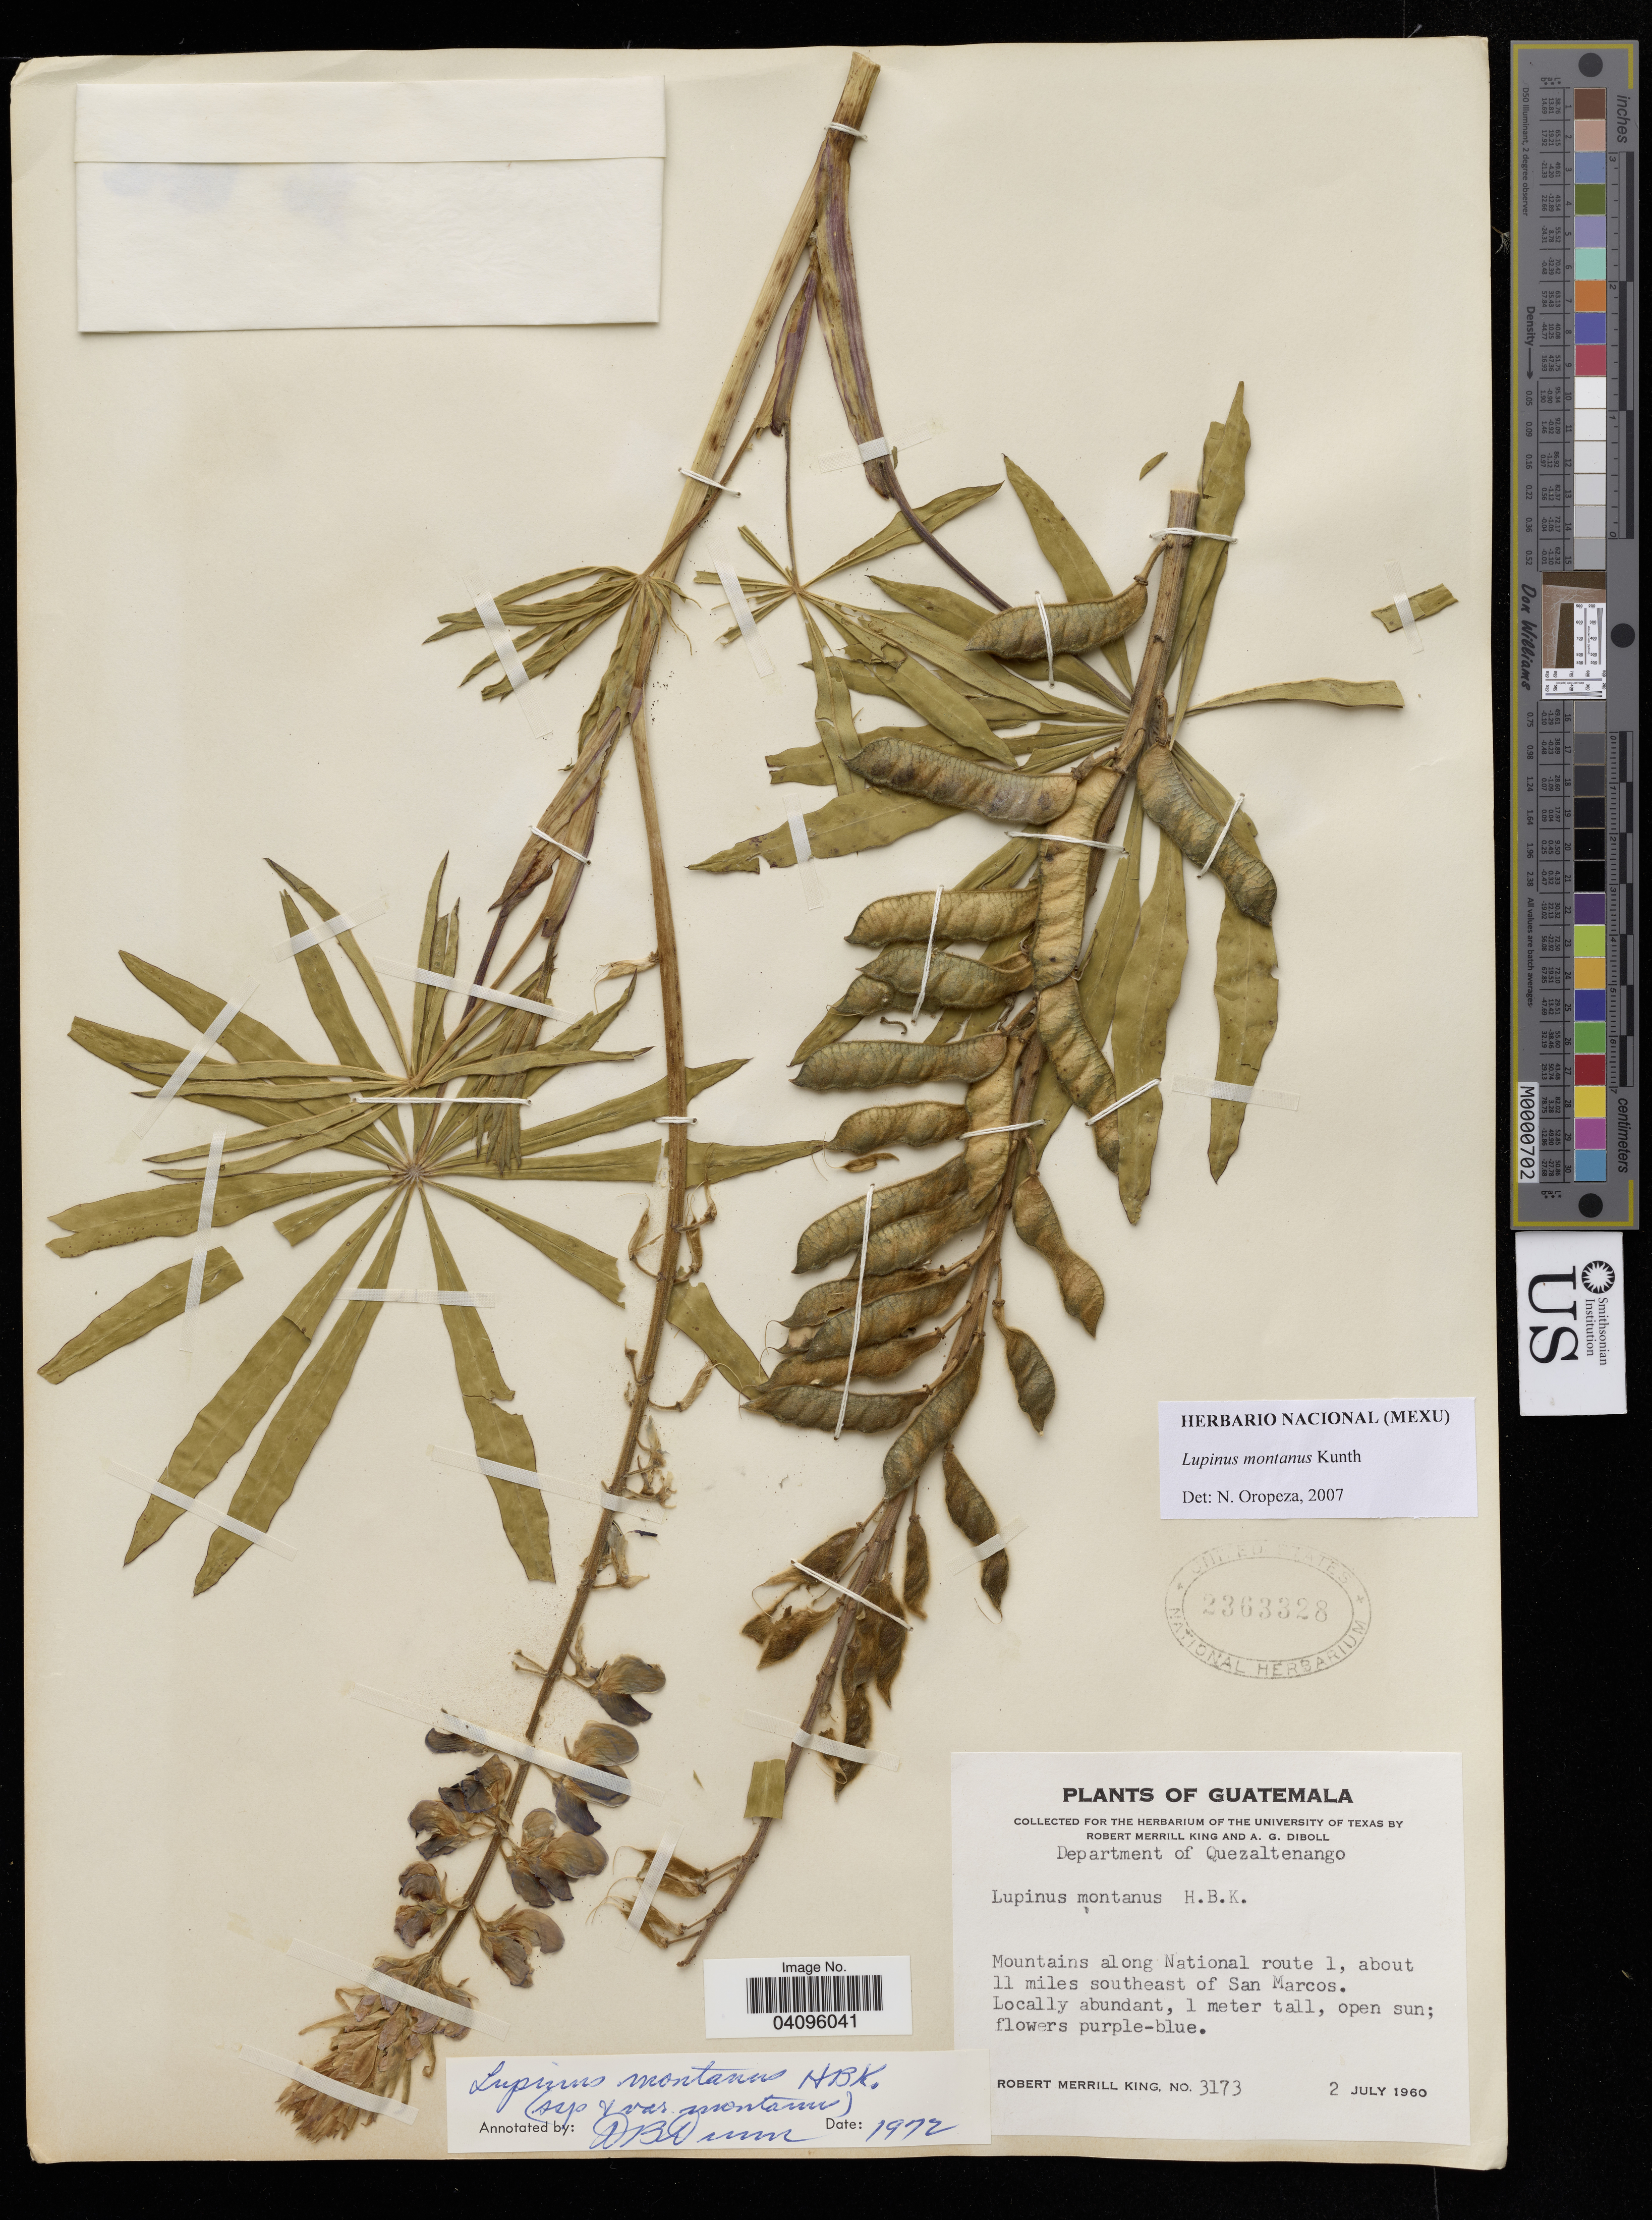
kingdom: Plantae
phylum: Tracheophyta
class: Magnoliopsida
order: Fabales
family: Fabaceae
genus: Lupinus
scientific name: Lupinus montanus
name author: Kunth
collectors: R. M. King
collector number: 3173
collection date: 1960-07-02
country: Guatemala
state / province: Quezaltenango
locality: Department of Quezaltenango. Mountains along National route 1, about ll miles southeast of San Marcos.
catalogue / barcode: US 2363328